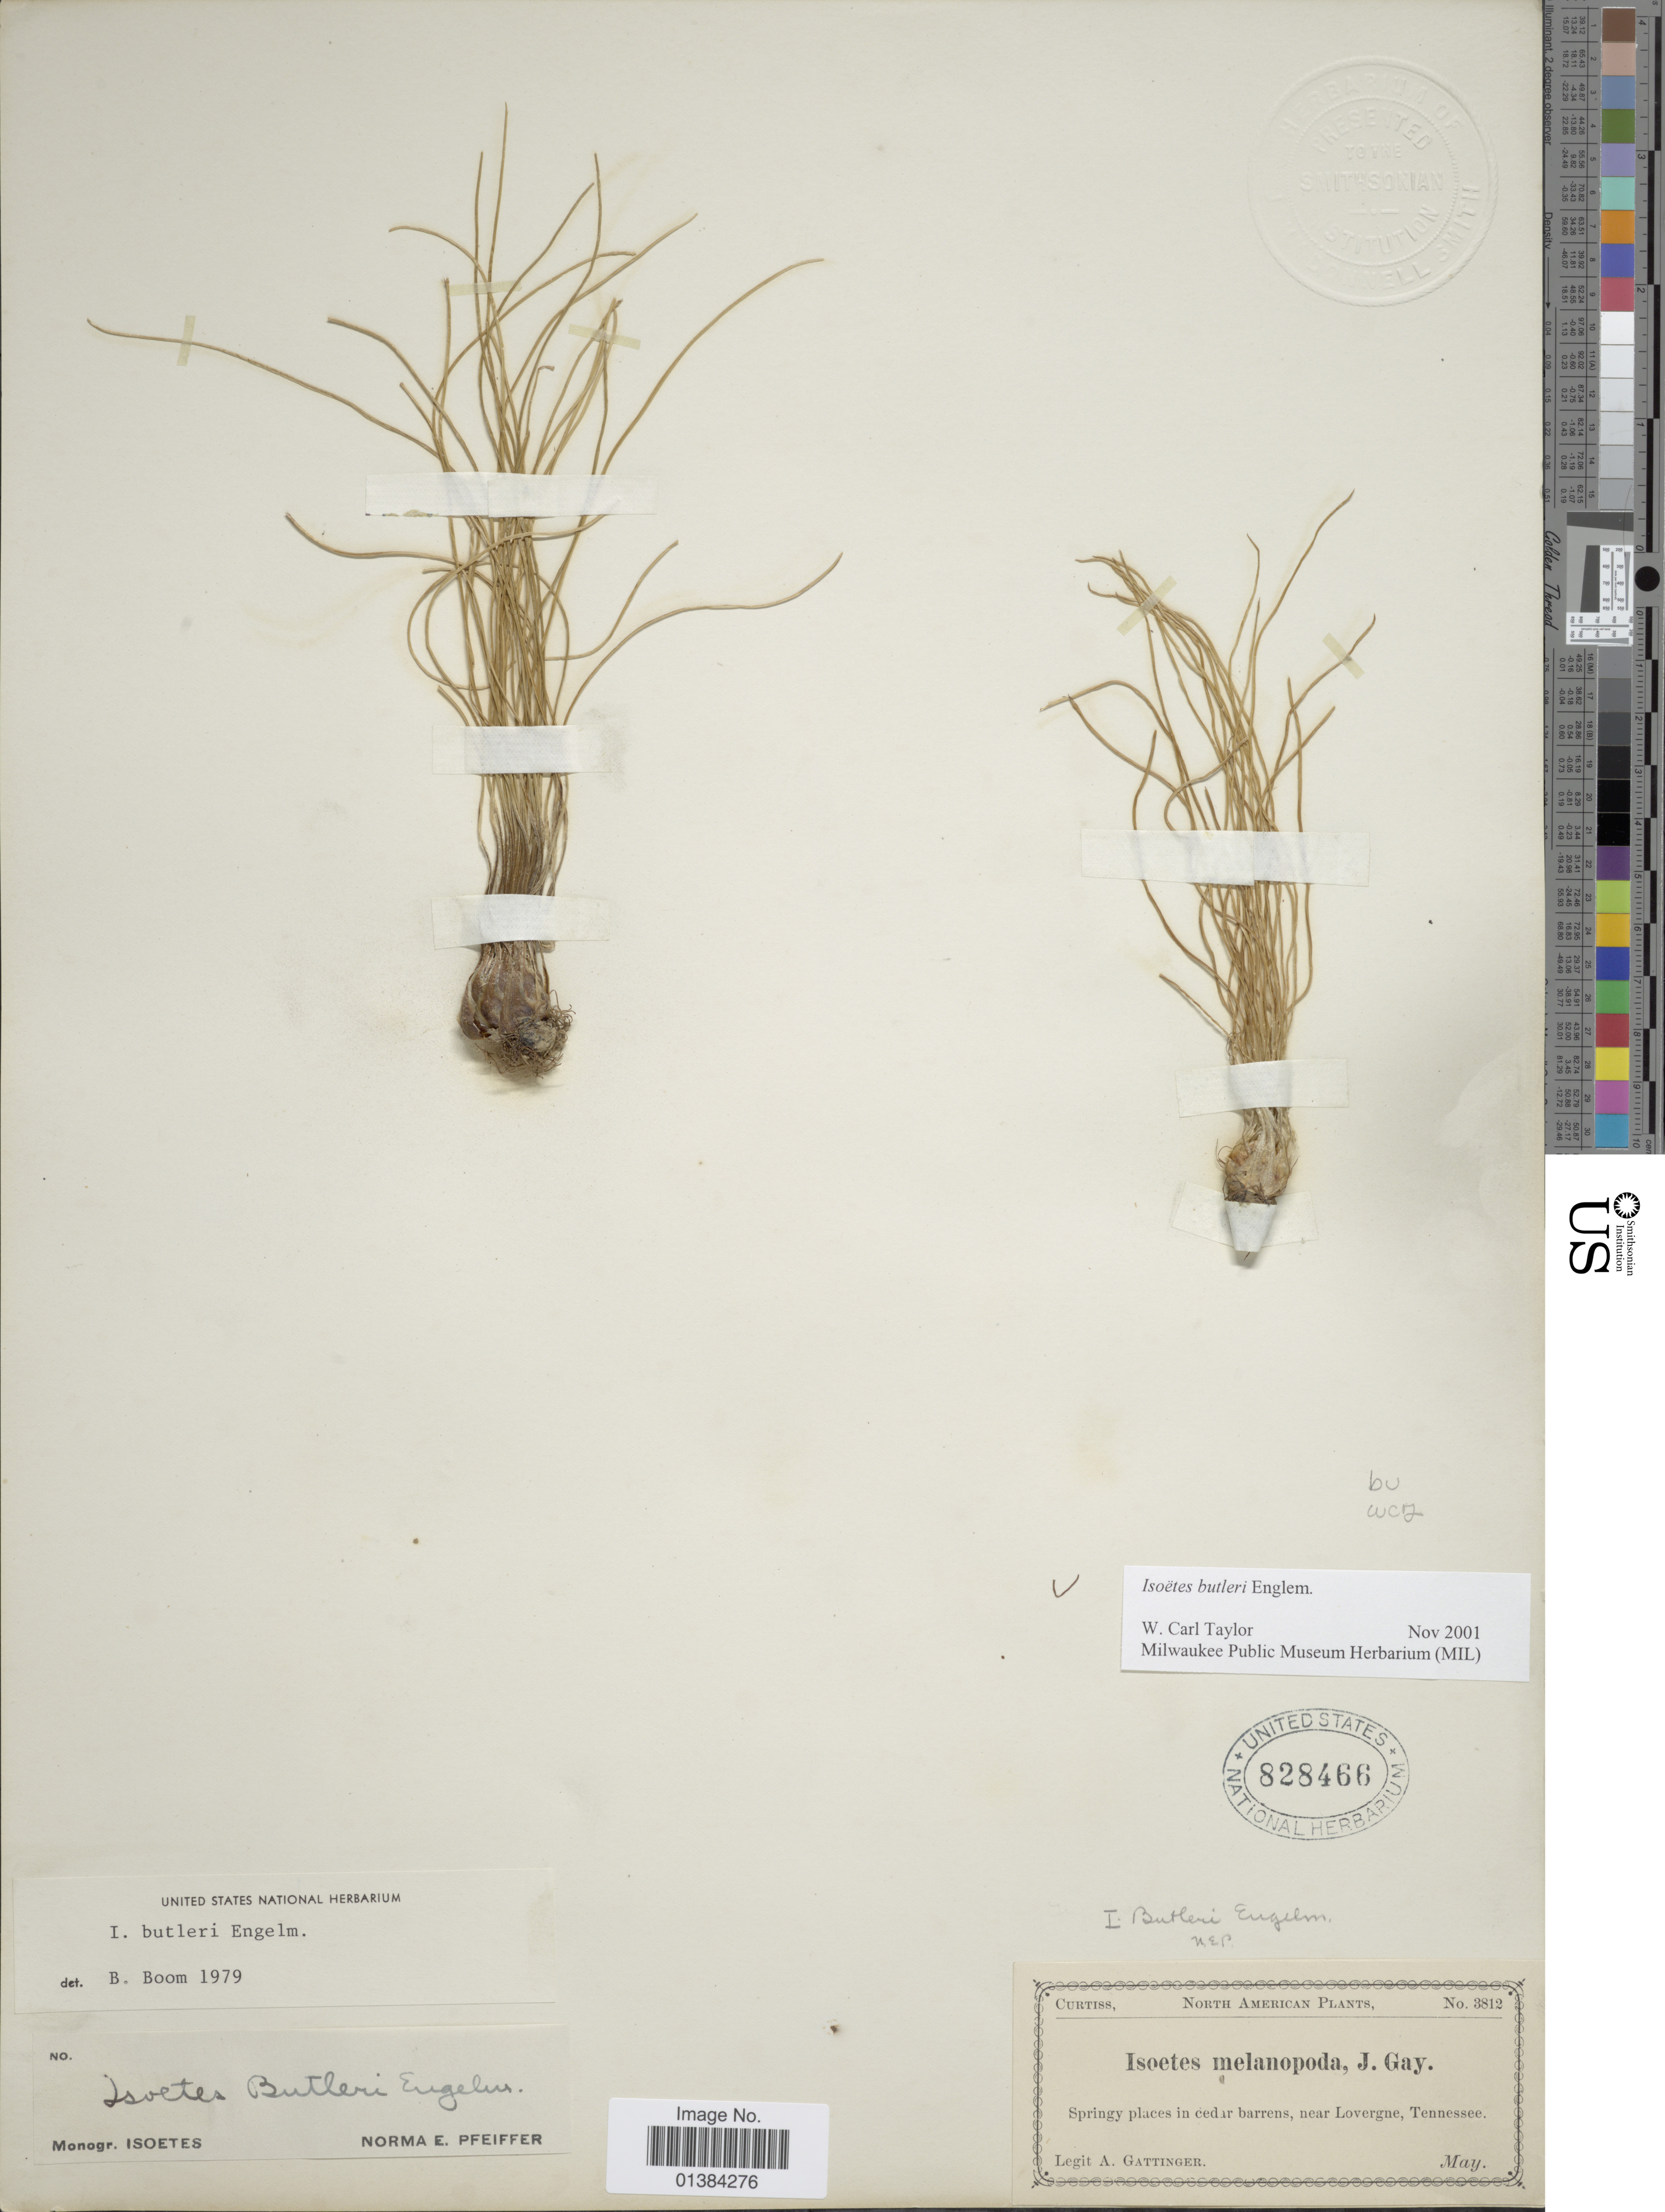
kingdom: Plantae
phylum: Tracheophyta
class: Lycopodiopsida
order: Isoetales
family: Isoetaceae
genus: Isoetes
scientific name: Isoetes butleri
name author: Engelm.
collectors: A. Gattinger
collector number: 3812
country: United States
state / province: Tennessee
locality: Springy places in cedar barrens, near Lovergne.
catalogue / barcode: US 828466